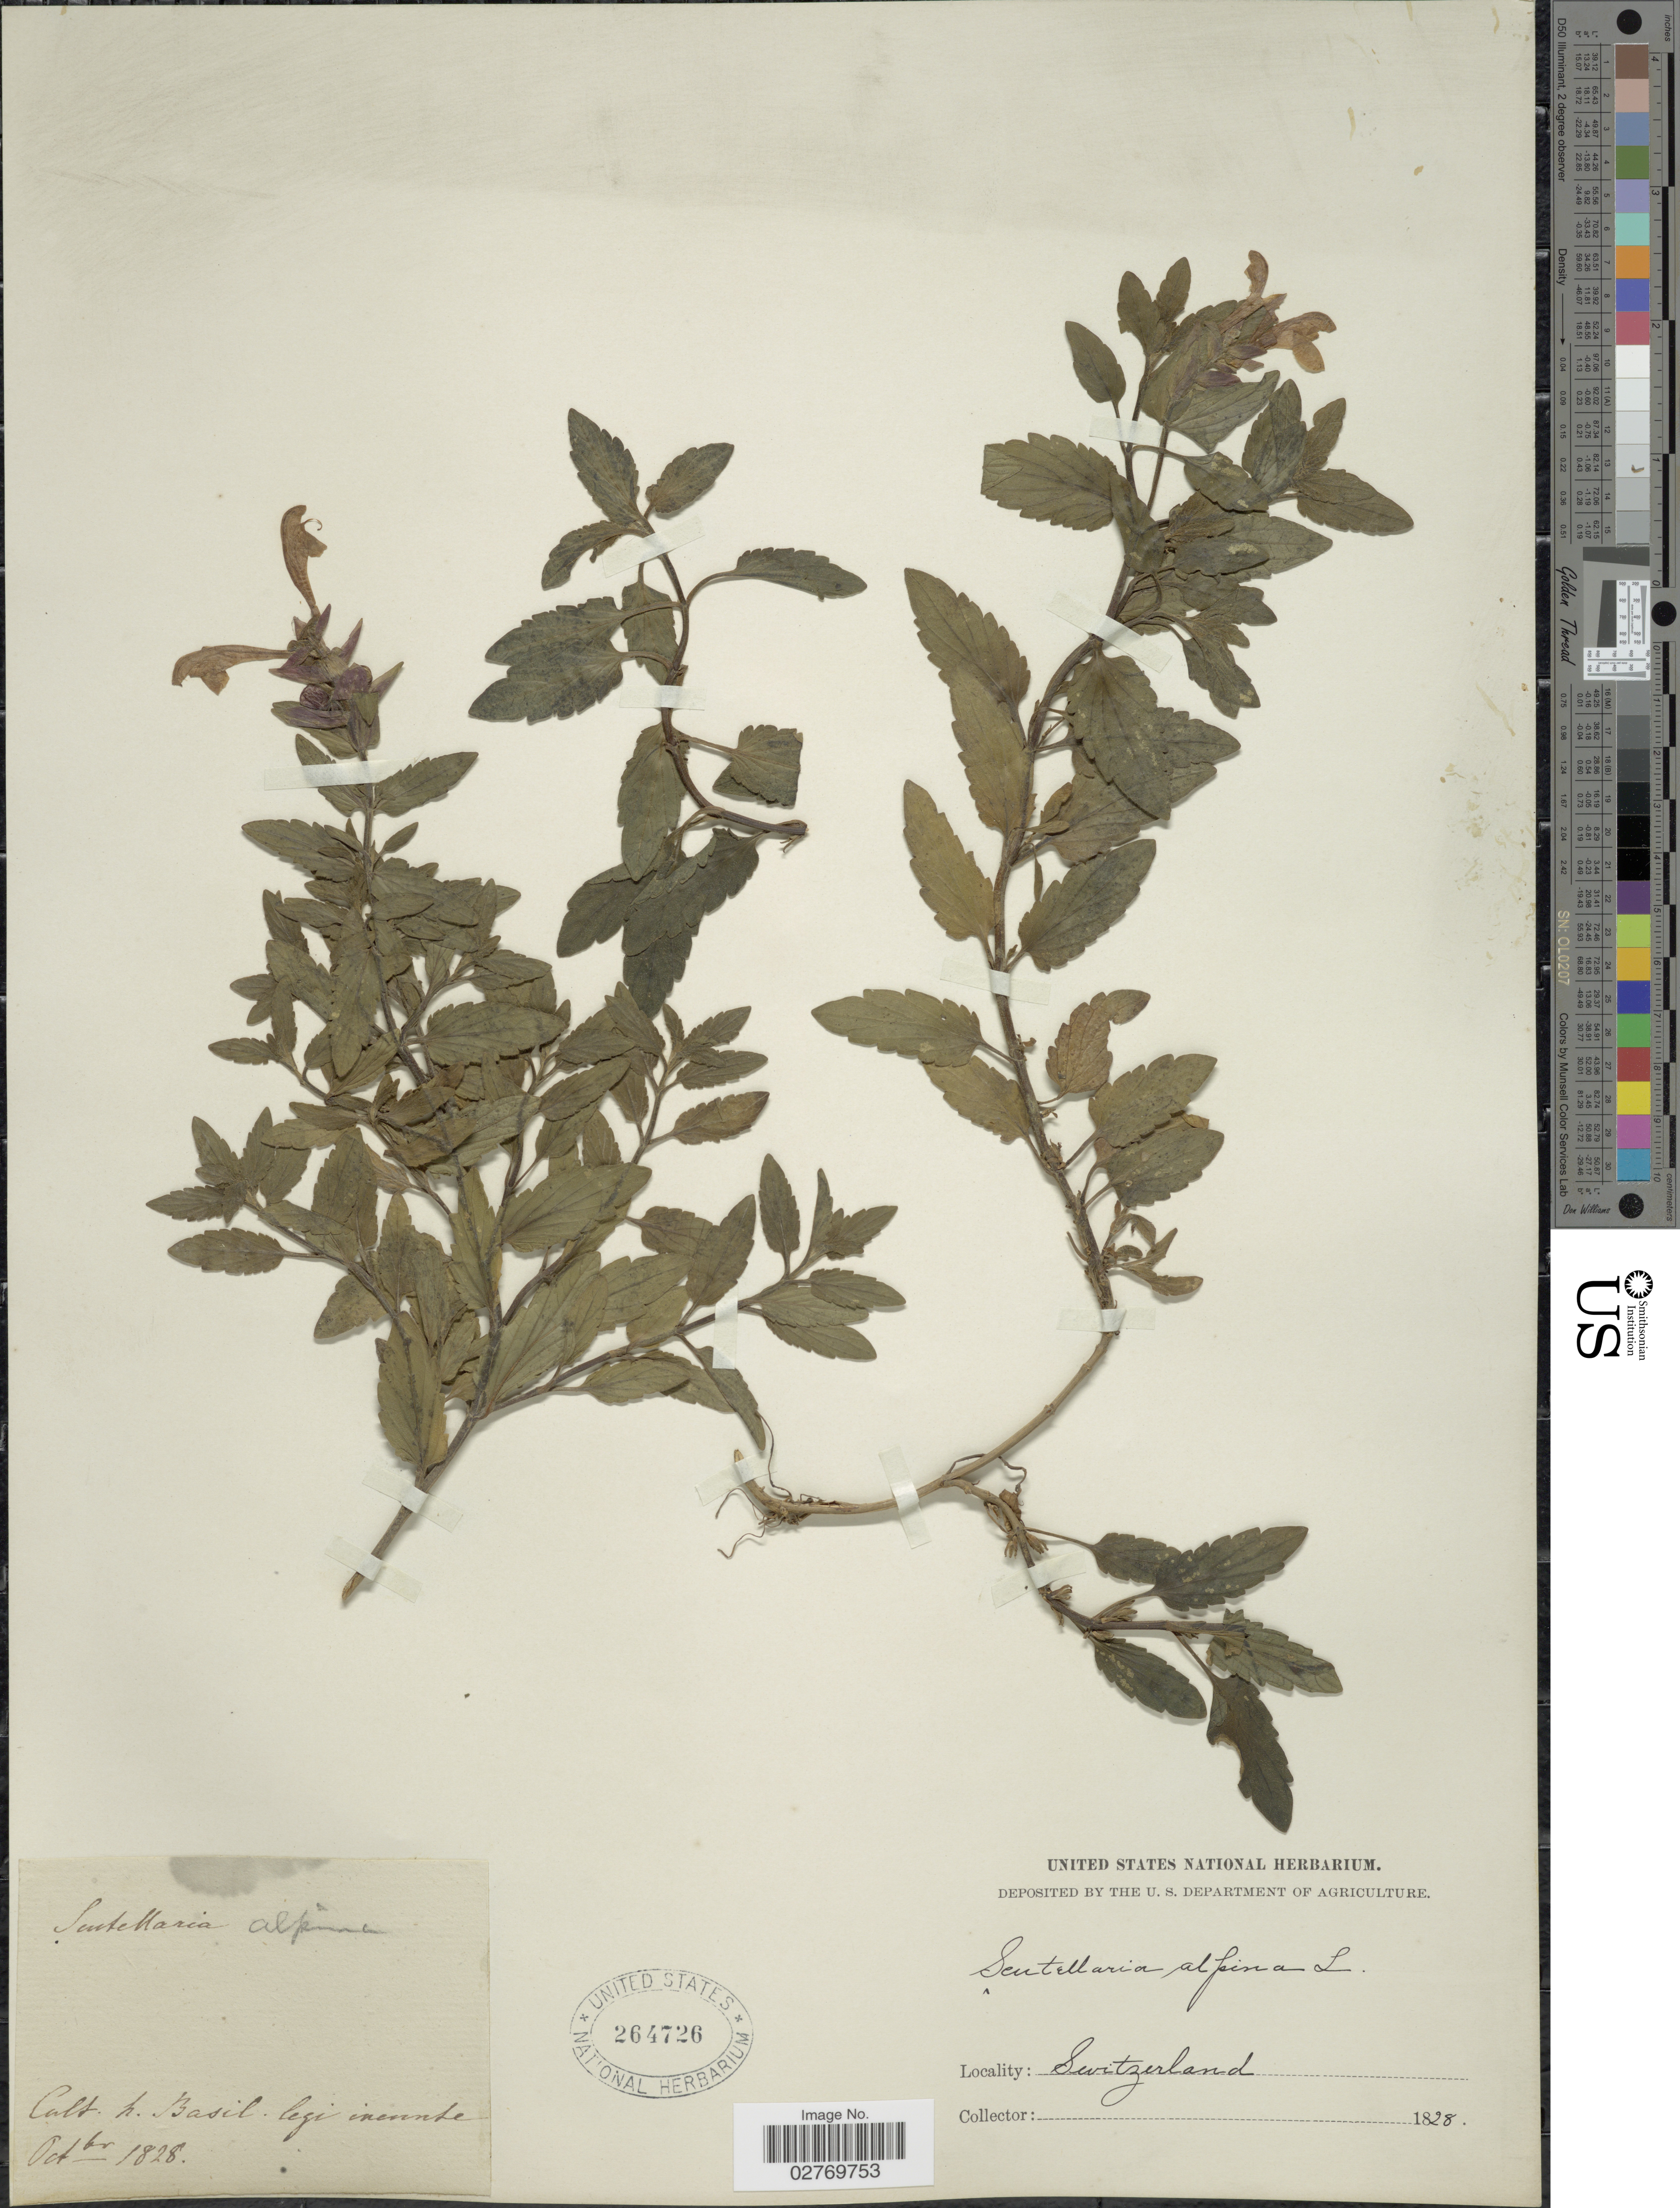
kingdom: Plantae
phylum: Tracheophyta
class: Magnoliopsida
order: Lamiales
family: Lamiaceae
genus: Scutellaria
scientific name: Scutellaria alpina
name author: L.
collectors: ex herb. United States National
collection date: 1828-10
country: Switzerland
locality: Cult. h. Basil.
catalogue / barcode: US 264726